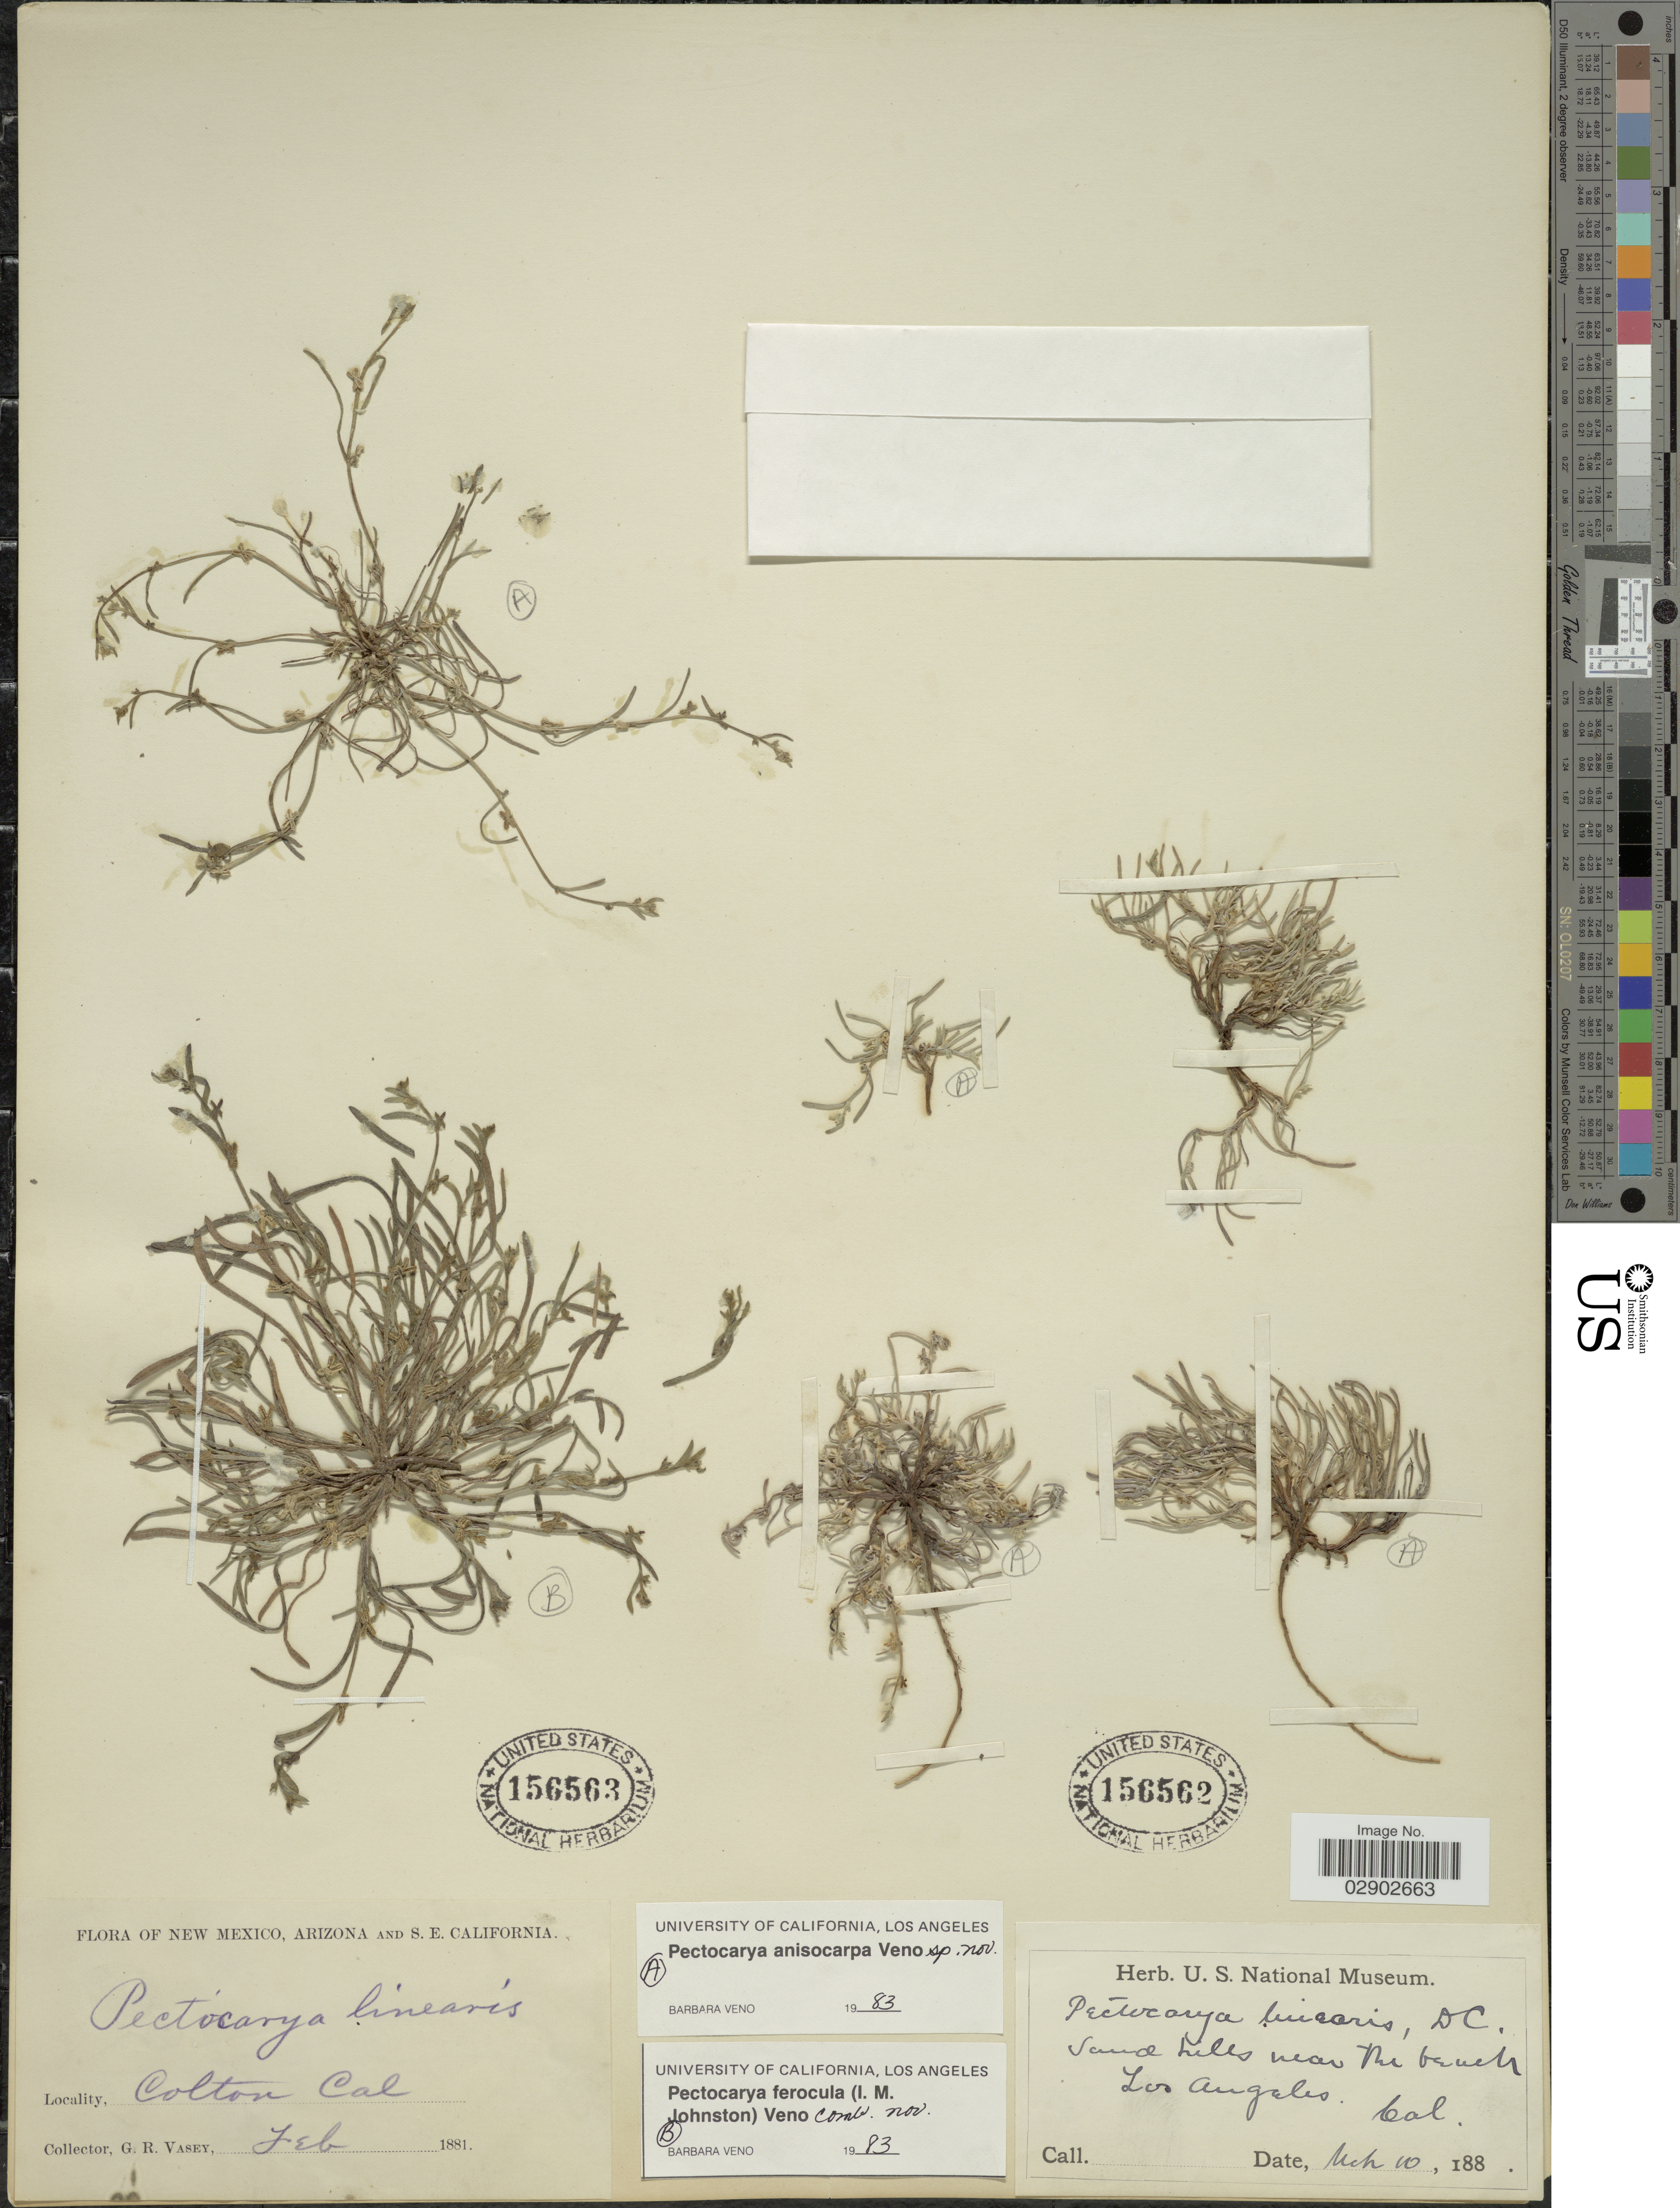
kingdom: Plantae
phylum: Tracheophyta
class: Magnoliopsida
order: Boraginales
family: Boraginaceae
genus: Pectocarya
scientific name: Pectocarya anisocarpa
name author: Veno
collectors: Ex herb. U. S. National Museum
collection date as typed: Mch 10 188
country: United States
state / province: California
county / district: Los Angeles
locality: Sand hills near the beach, Los Angeles.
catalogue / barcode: US 156562-2